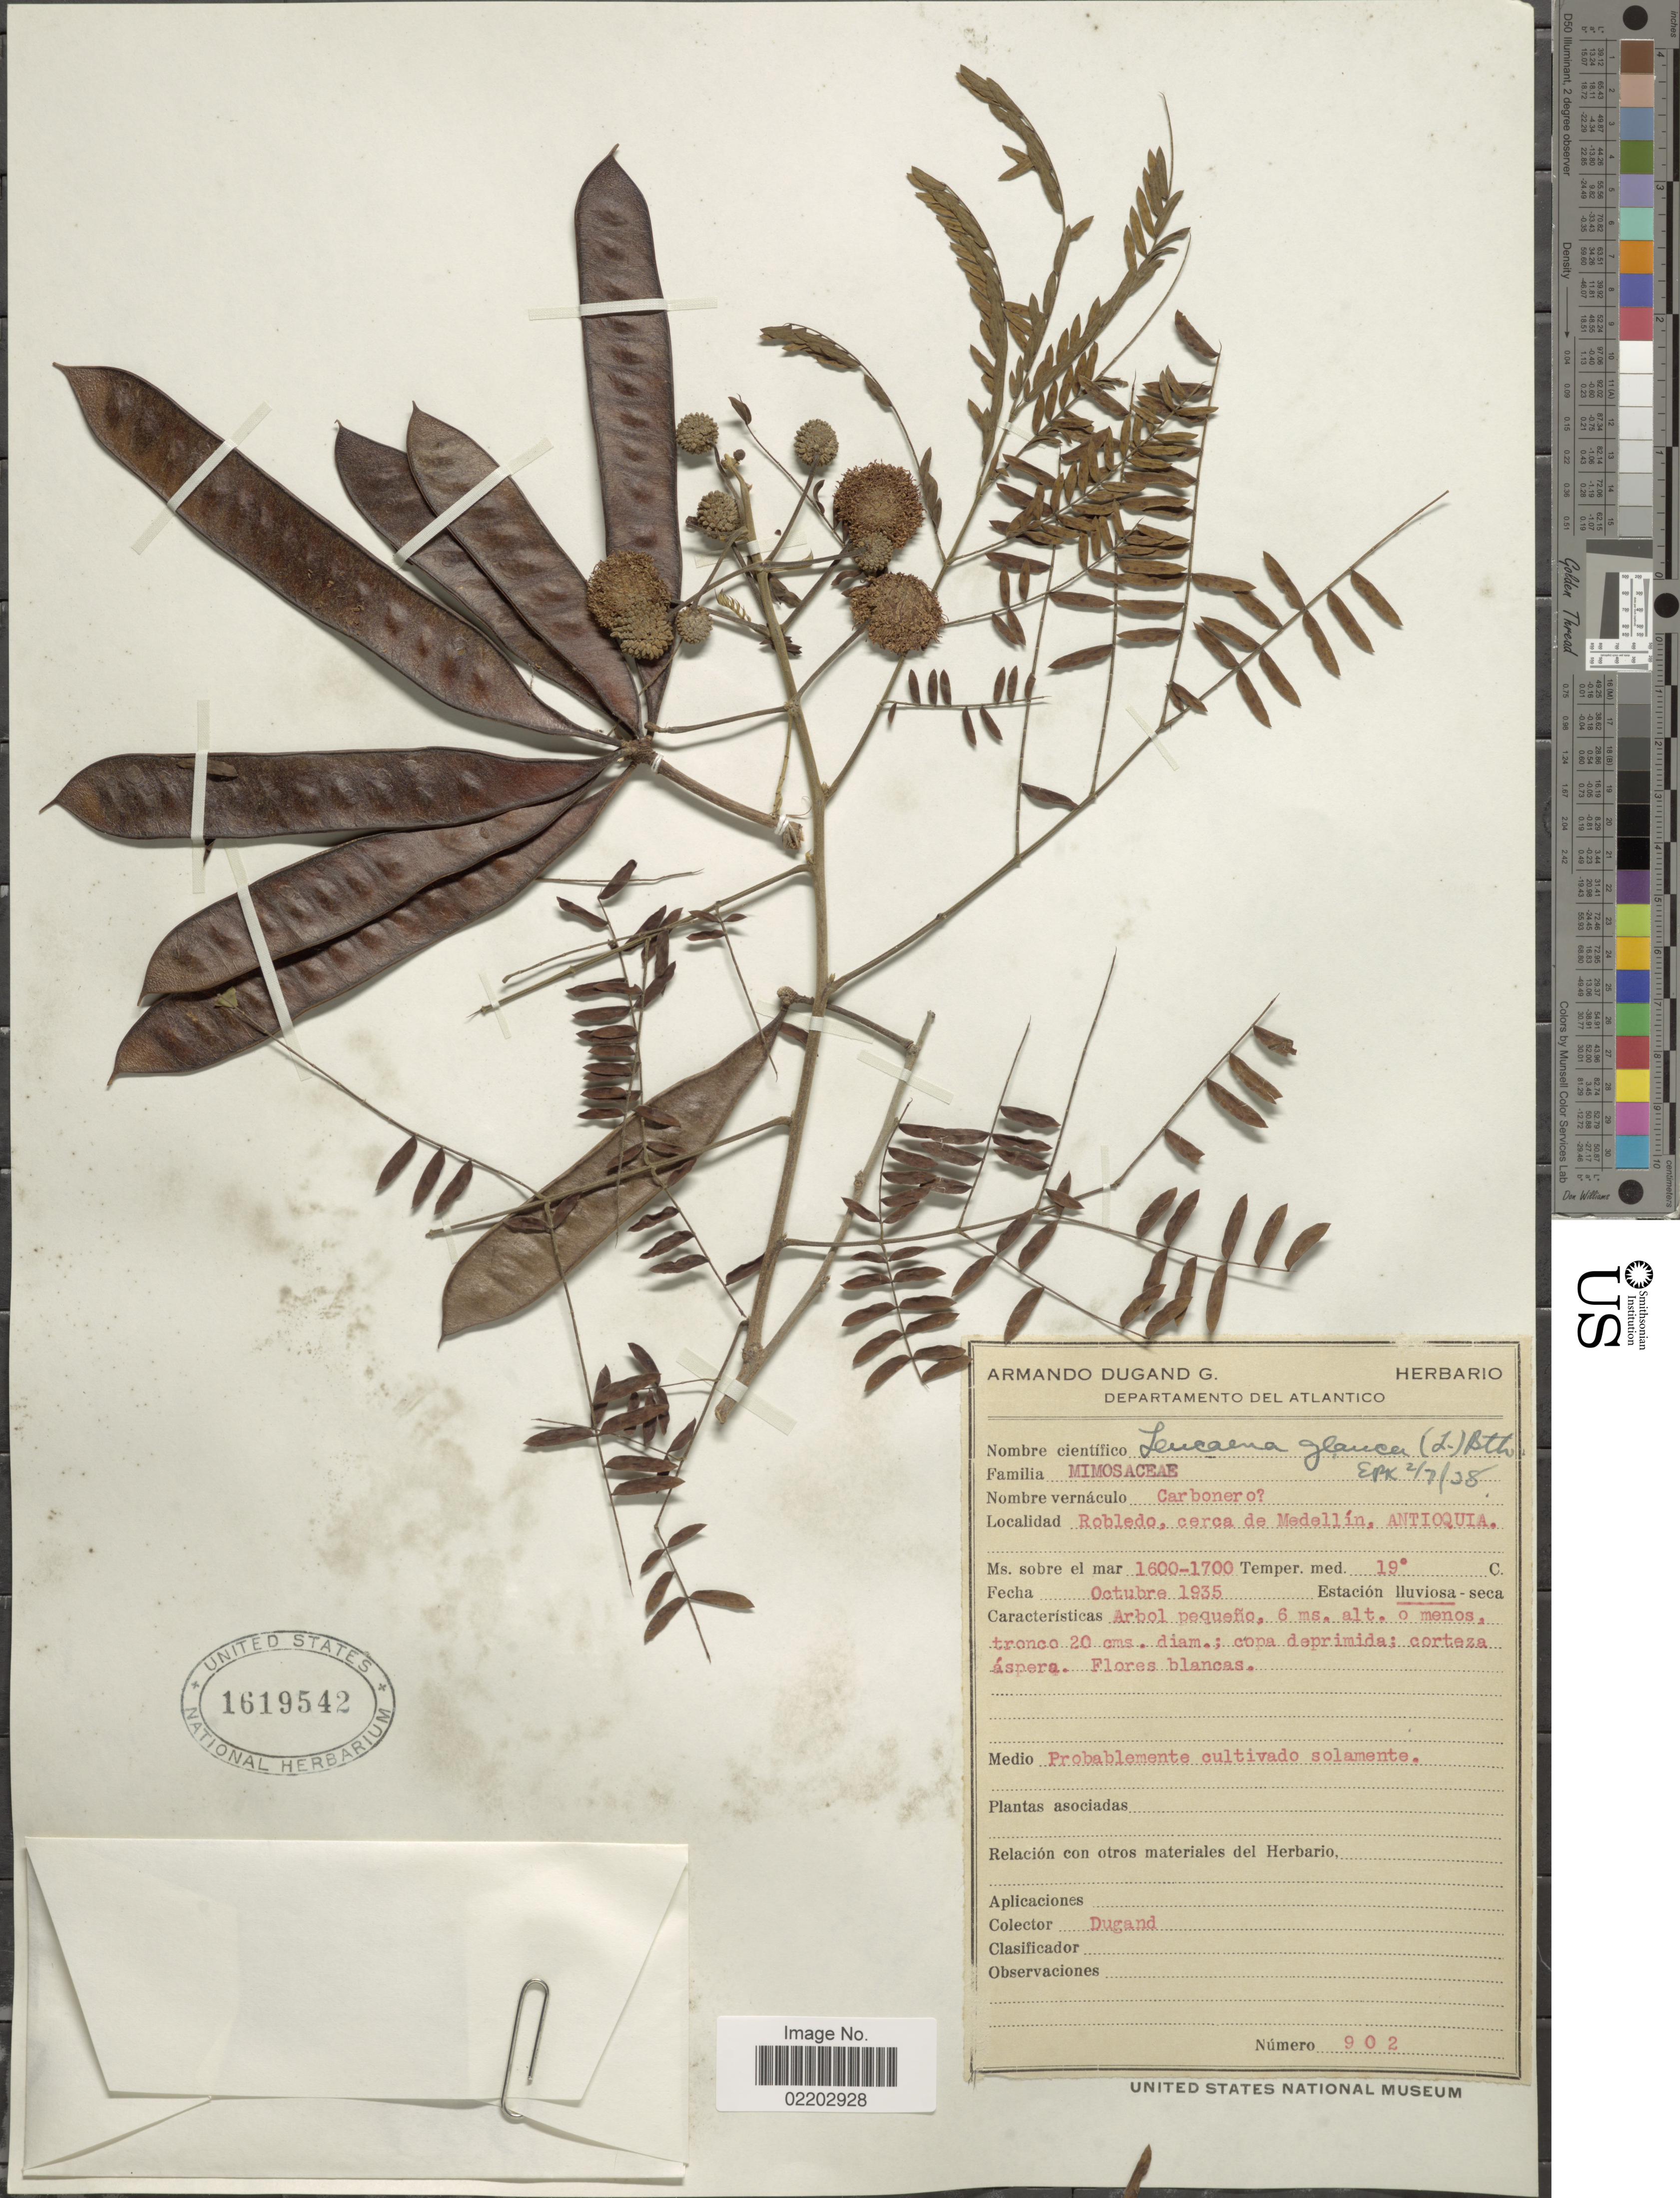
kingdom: Plantae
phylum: Tracheophyta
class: Magnoliopsida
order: Fabales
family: Fabaceae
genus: Leucaena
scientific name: Leucaena leucocephala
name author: (Lam.) de Wit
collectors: Dugand, --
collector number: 902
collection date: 1935-10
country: Colombia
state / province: Antioquia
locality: Robledo, cerca de Medellín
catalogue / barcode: US 1619542